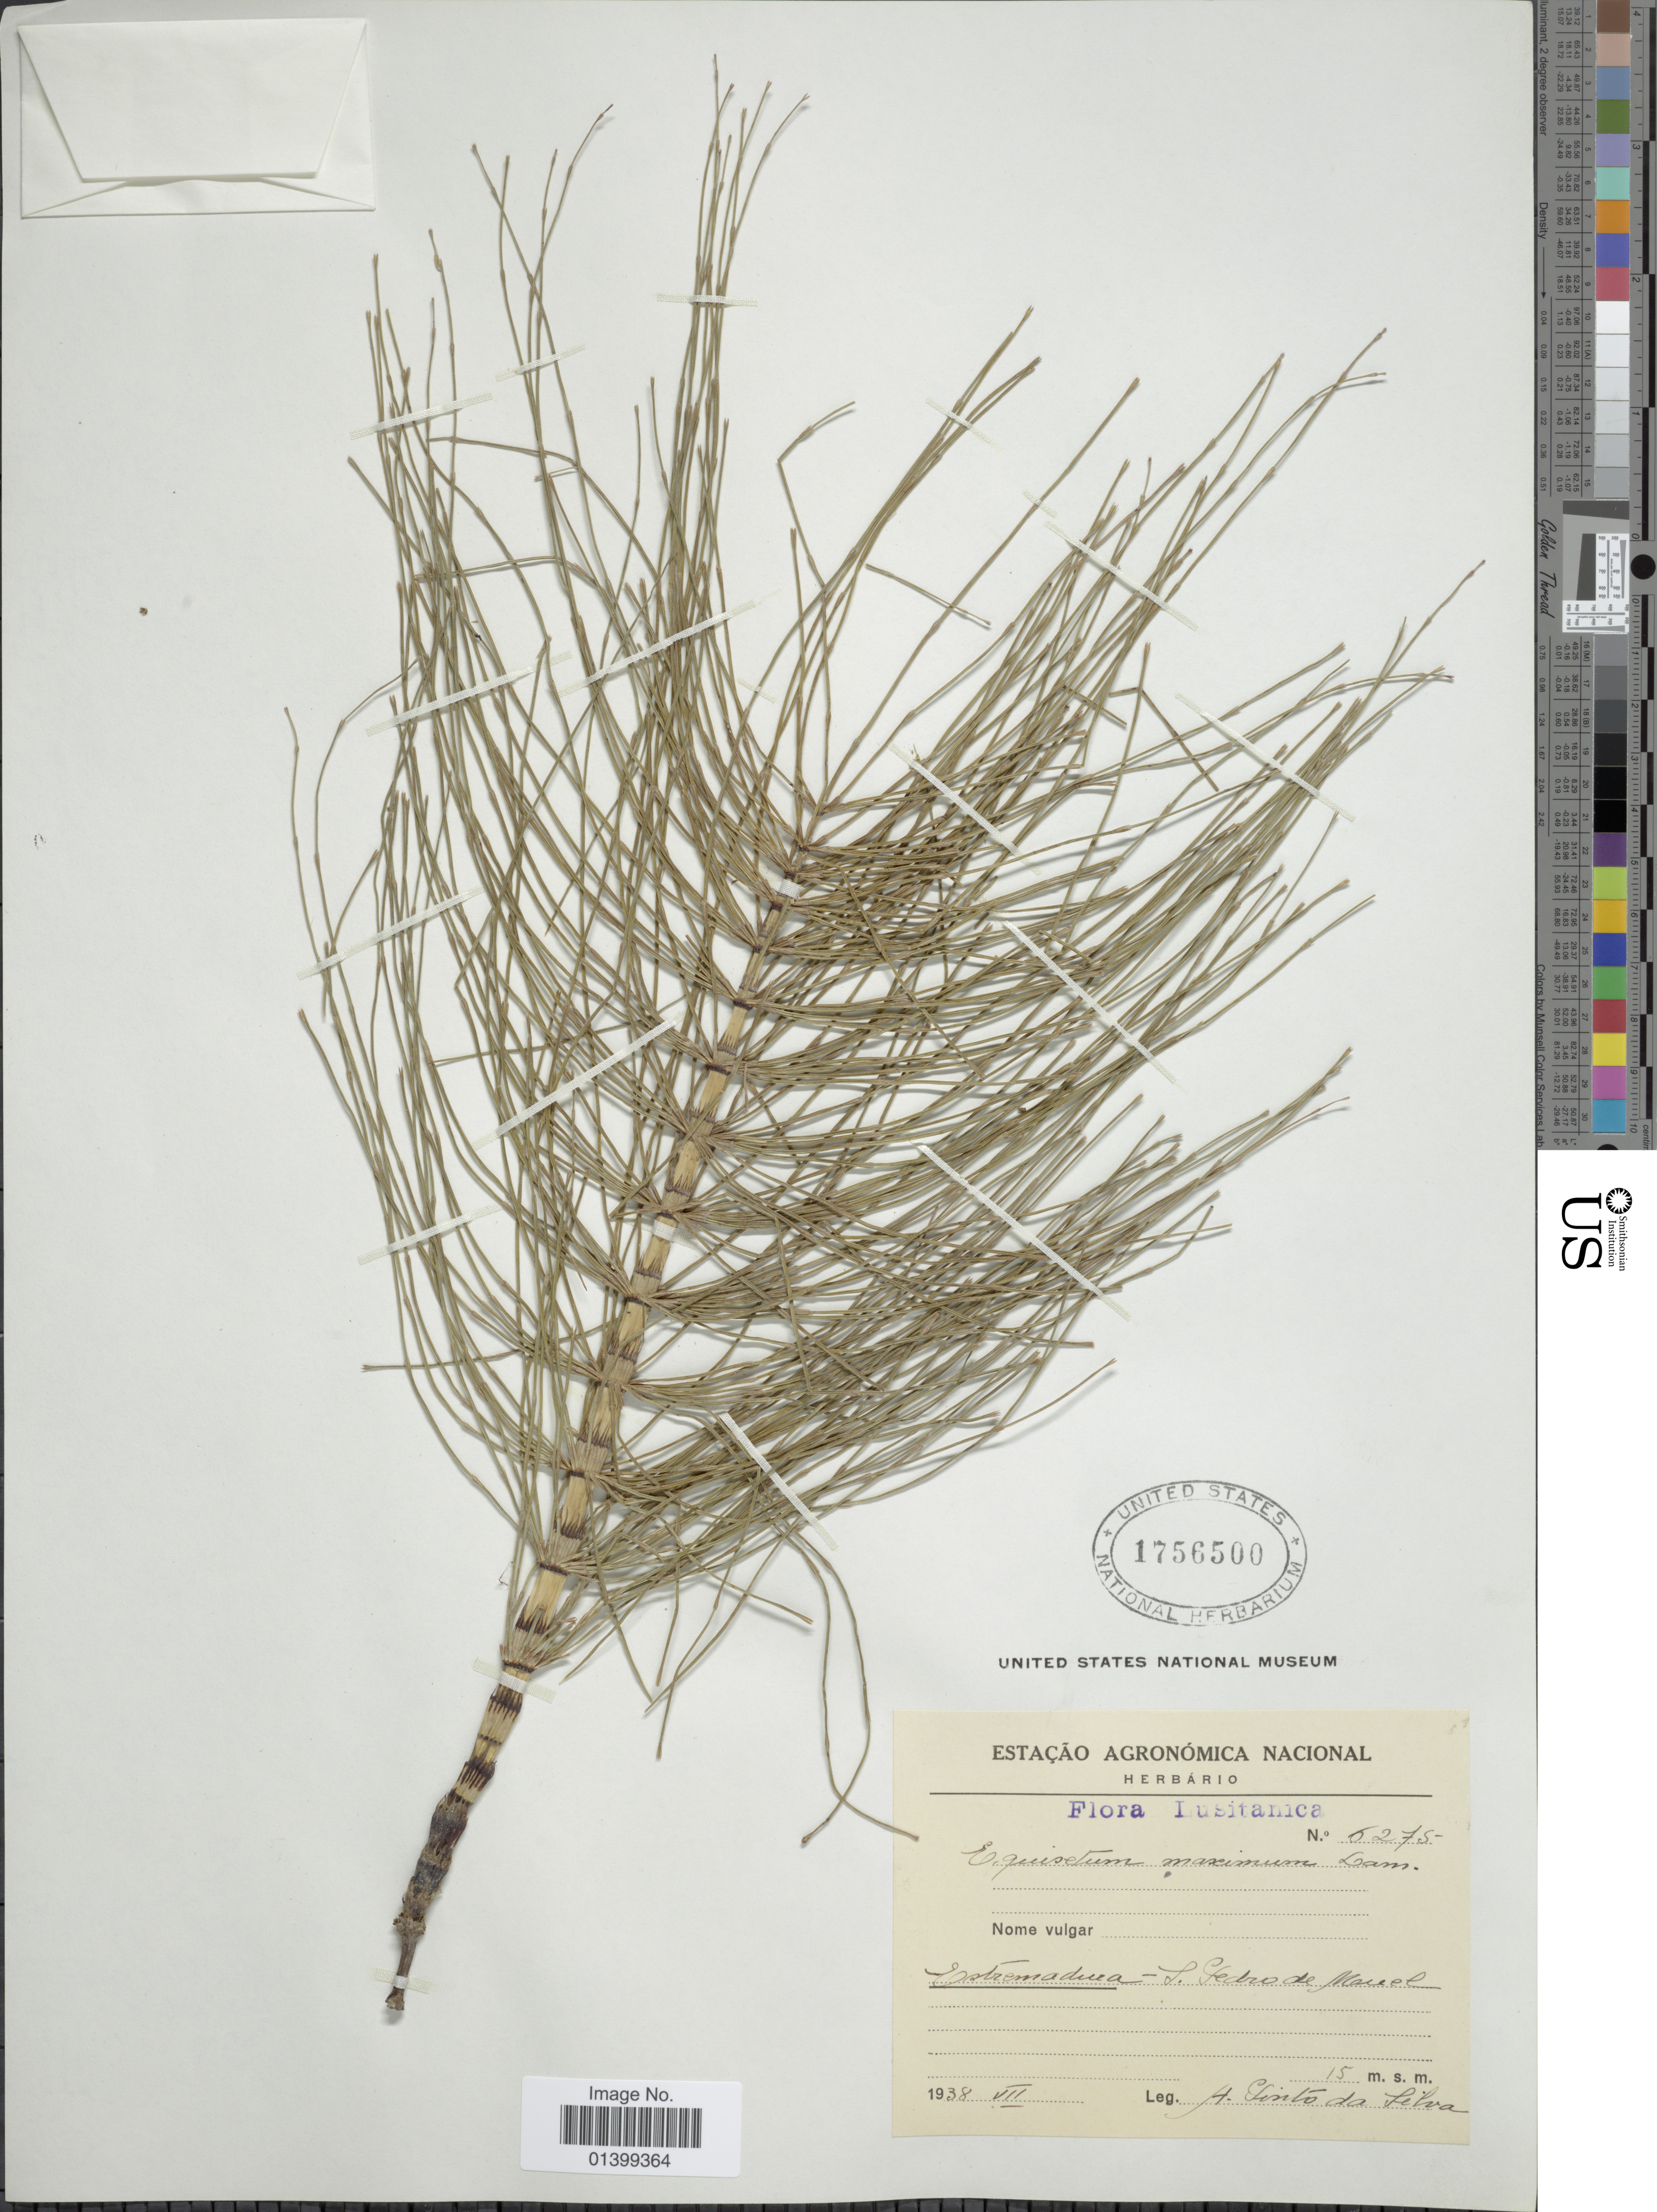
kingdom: Plantae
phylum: Tracheophyta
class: Polypodiopsida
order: Equisetales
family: Equisetaceae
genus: Equisetum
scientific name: Equisetum telmateia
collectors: A. Pinto da Silva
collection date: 1938-07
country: Portugal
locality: Flora Lusitanica. Estremadura- S. Gedro de Mauel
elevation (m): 15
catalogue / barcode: US 1756500